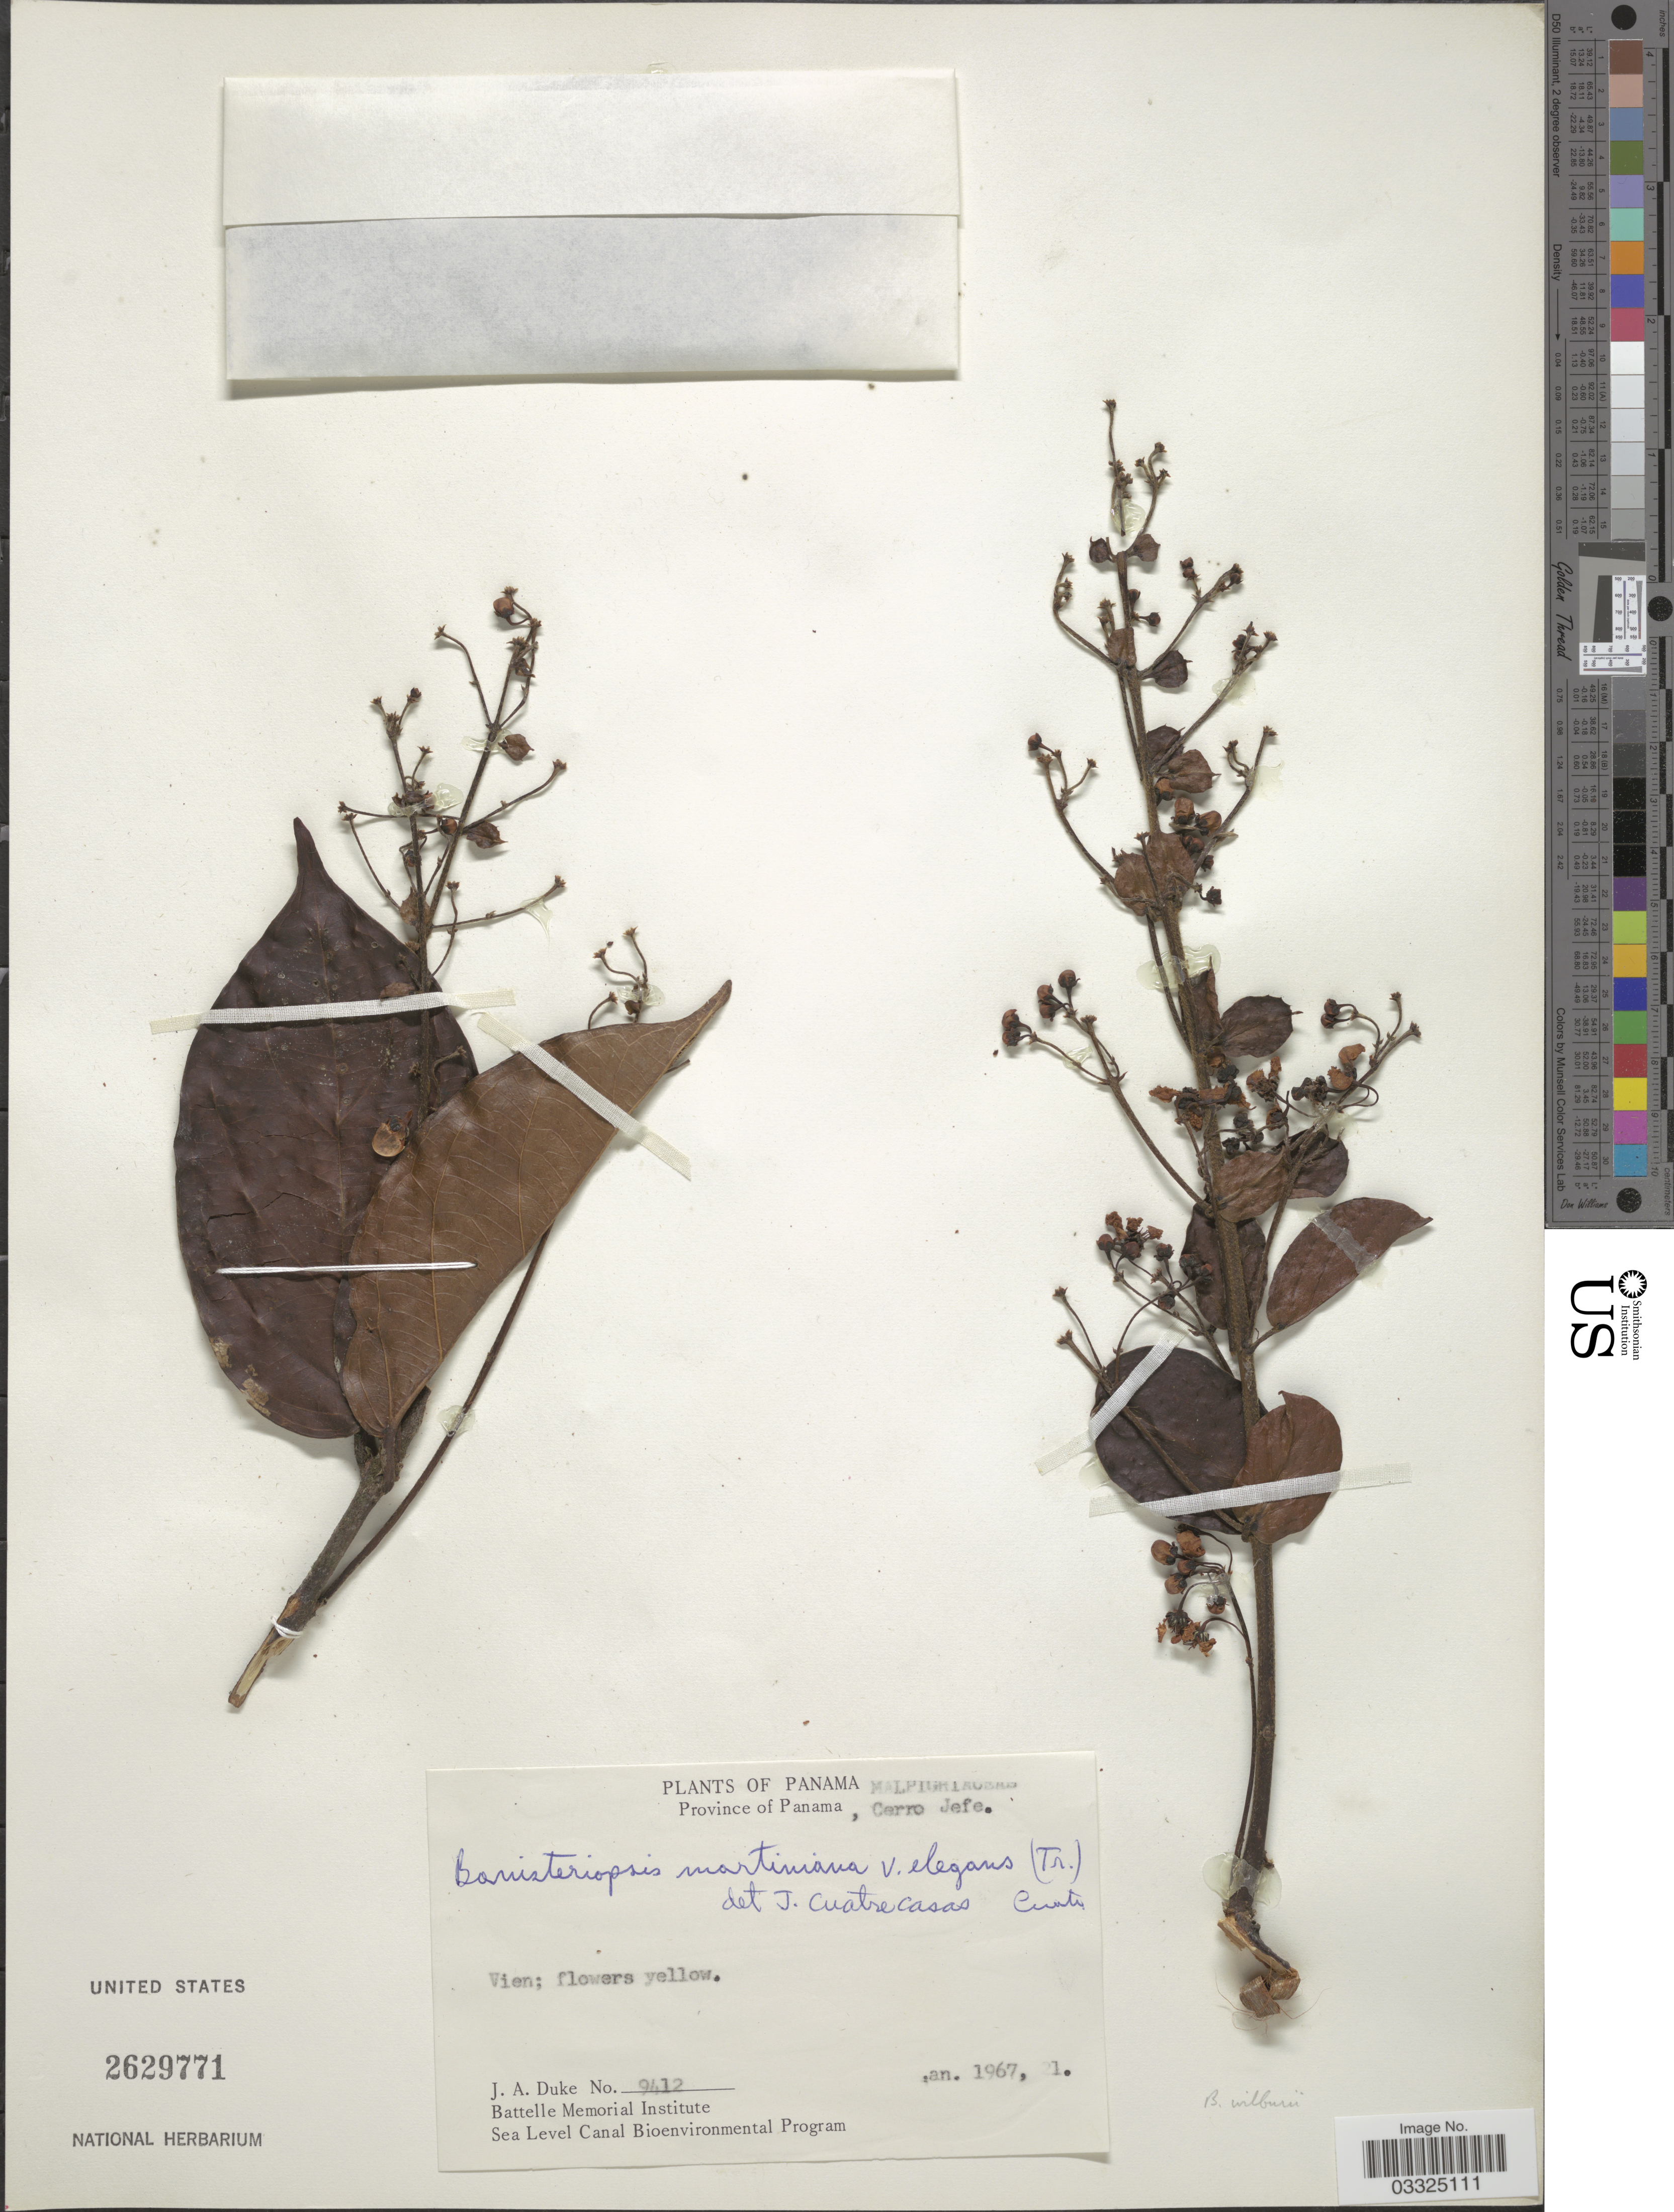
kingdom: Plantae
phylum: Tracheophyta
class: Magnoliopsida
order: Malpighiales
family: Malpighiaceae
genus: Banisteriopsis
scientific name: Banisteriopsis wilburii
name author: B. Gates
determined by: Strong, Mark T., (BOT), Smithsonian Institution - National Museum of Natural History (UNITED STATES)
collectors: J. A. Duke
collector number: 9412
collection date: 1967-01-21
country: Panama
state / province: Panamá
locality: Cerro Jefe.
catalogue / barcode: US 2629771